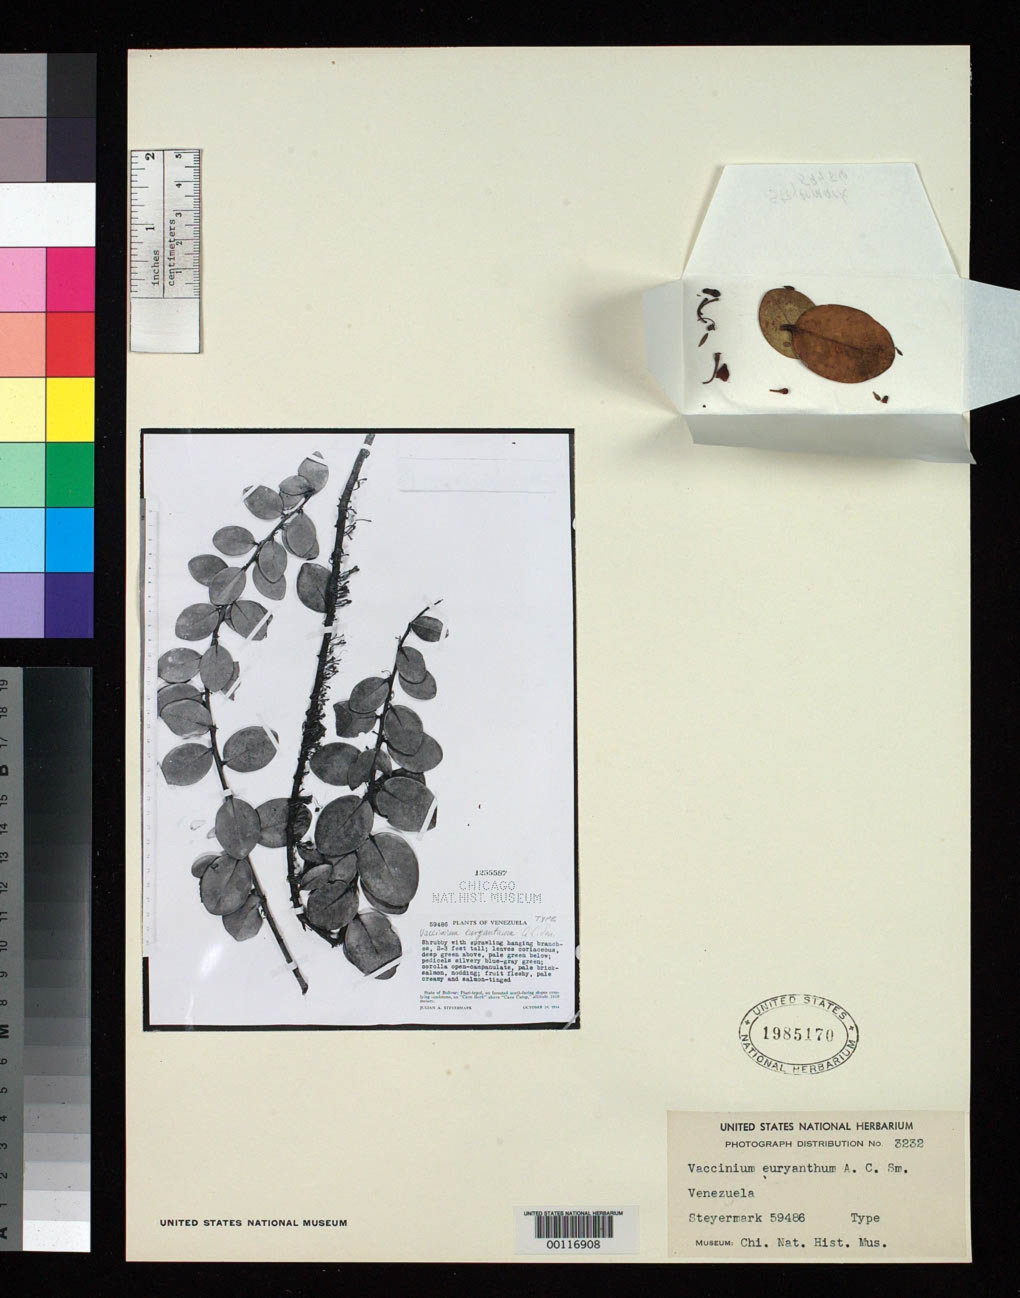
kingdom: Plantae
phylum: Tracheophyta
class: Magnoliopsida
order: Ericales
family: Ericaceae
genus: Vaccinium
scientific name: Vaccinium euryanthum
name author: A.C. Sm.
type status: Type Fragment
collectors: J. Steyermark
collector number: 59486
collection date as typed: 29 Oct 1944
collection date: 1944-10-29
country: Venezuela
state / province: Bolivar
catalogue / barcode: US 1985170